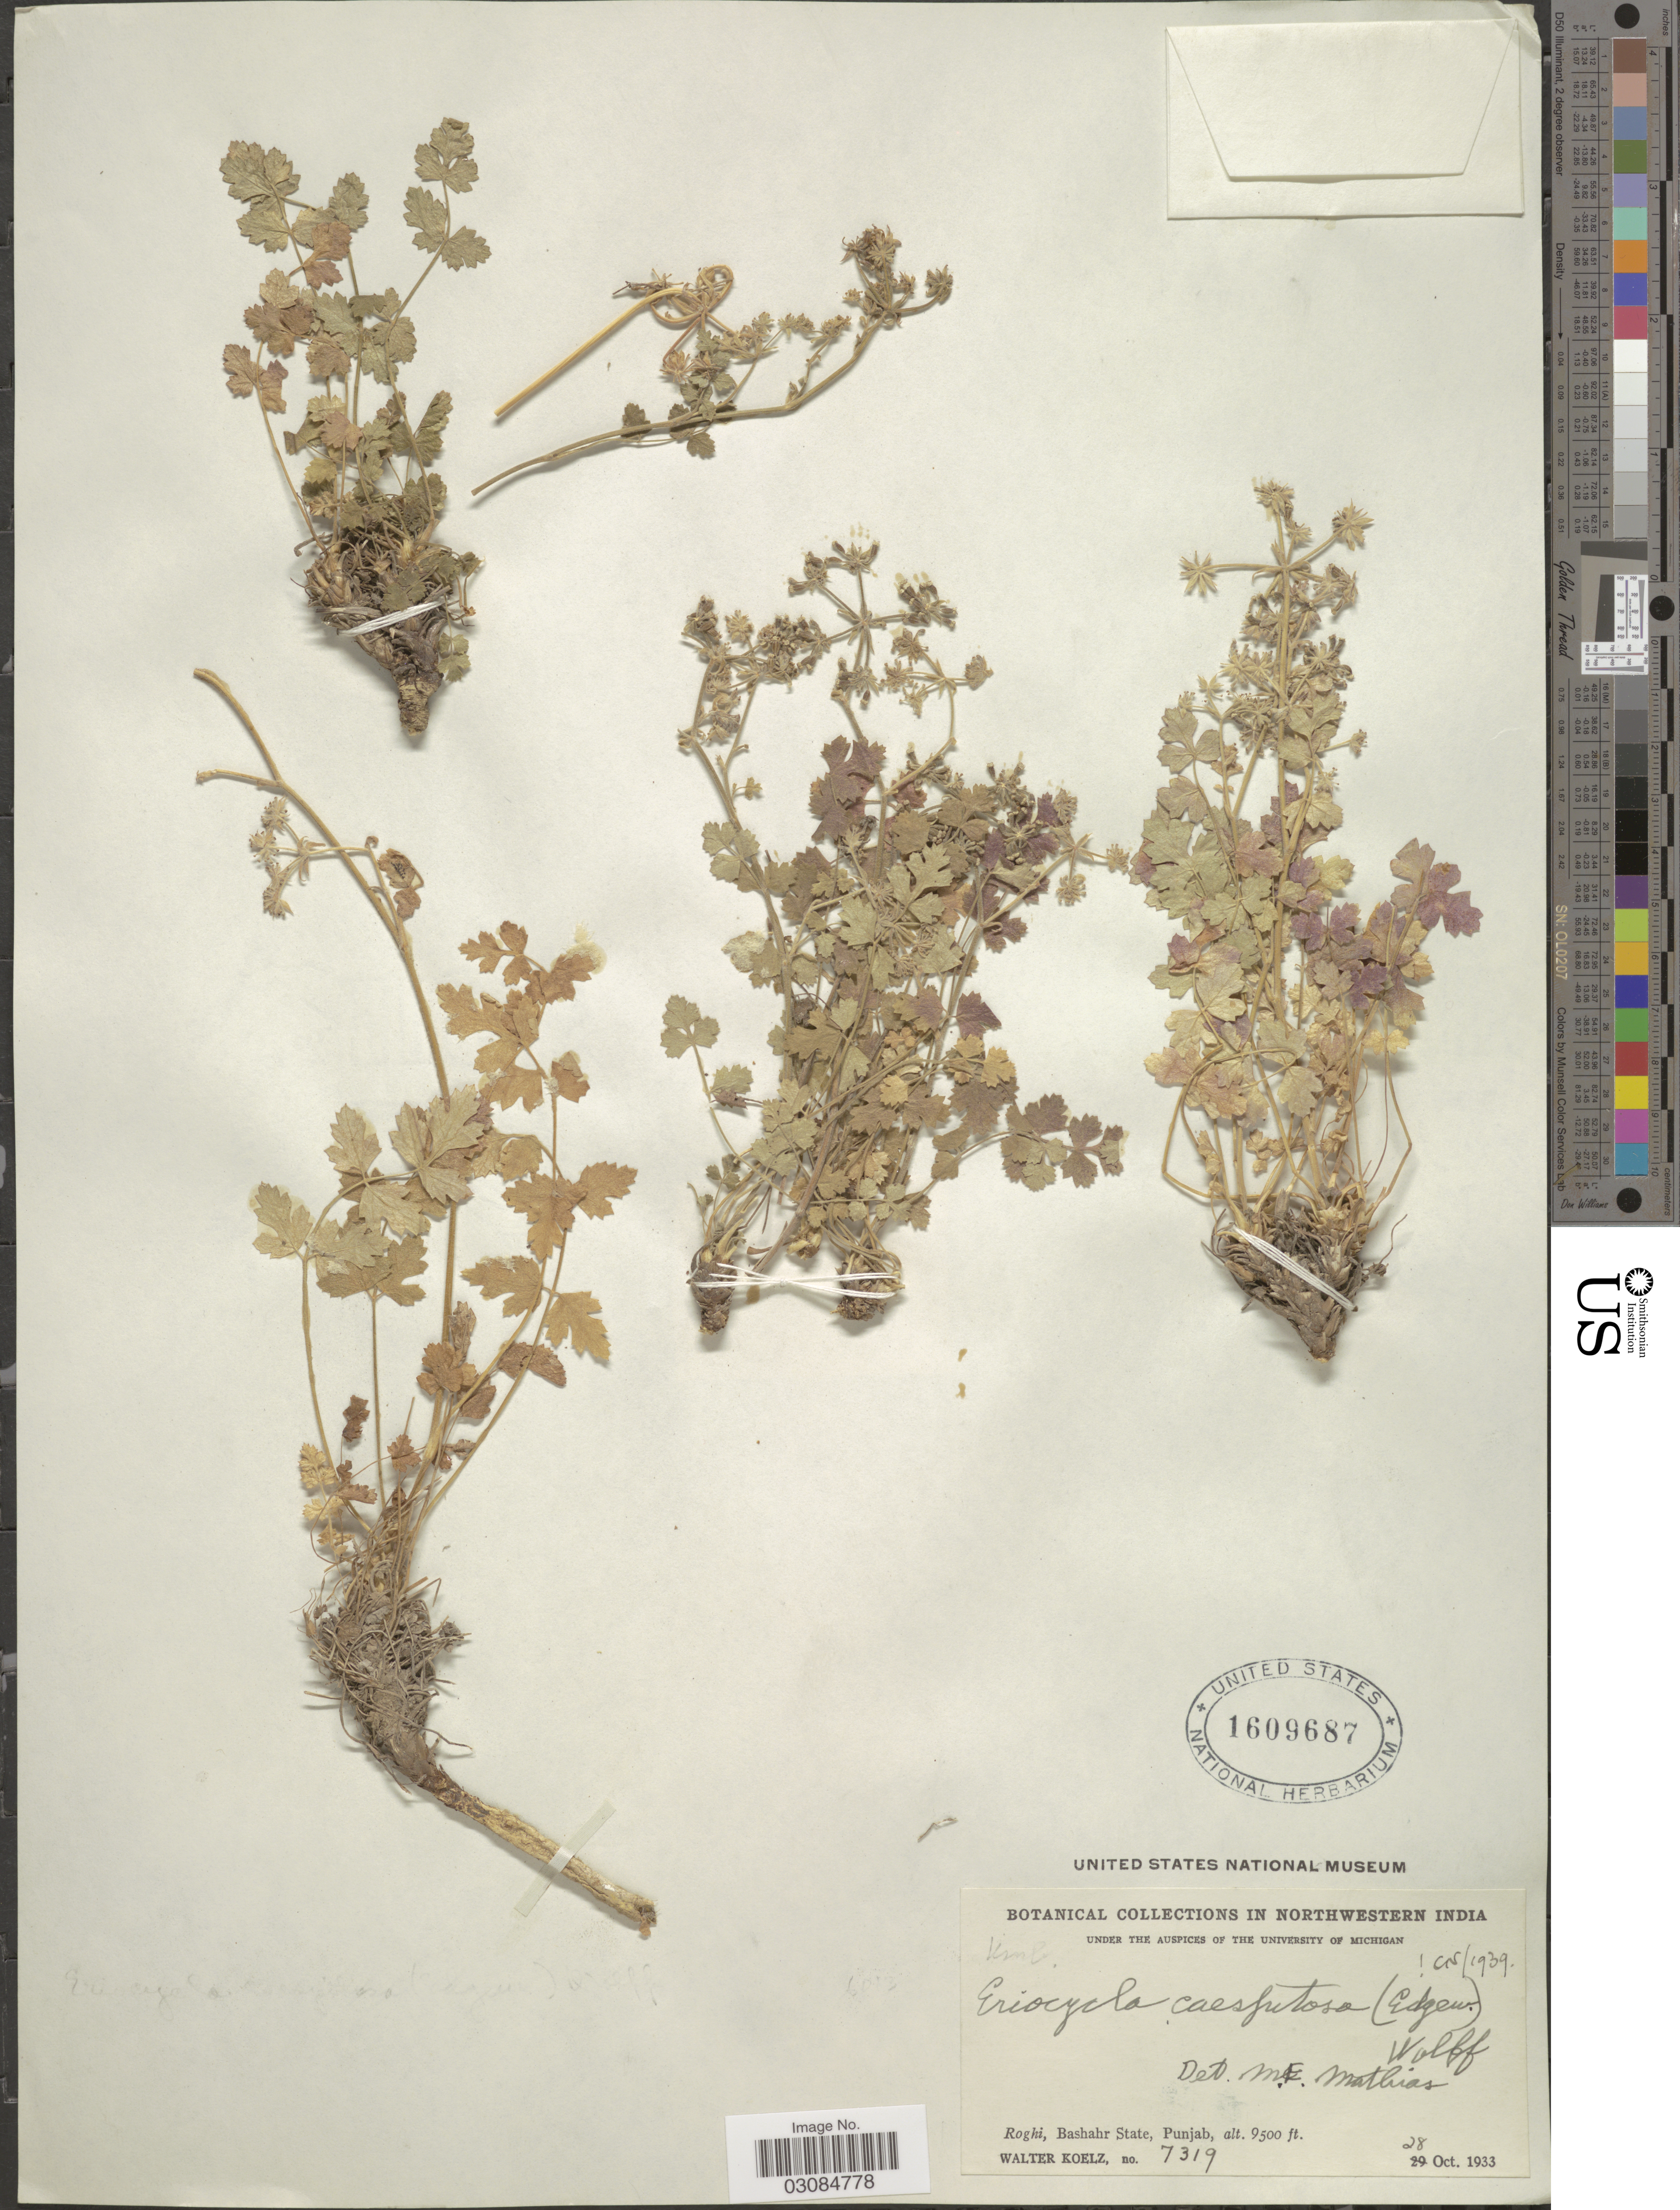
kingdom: Plantae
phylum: Tracheophyta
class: Magnoliopsida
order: Apiales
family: Apiaceae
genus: Eriocycla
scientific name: Eriocycla caespitosa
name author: (Edgew.) H. Wolff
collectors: W. N. Koelz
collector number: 7319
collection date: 1933-10-28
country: India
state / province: Punjab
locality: Northwestern India. Roghi, Bashahr State.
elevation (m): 2896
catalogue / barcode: US 1609687